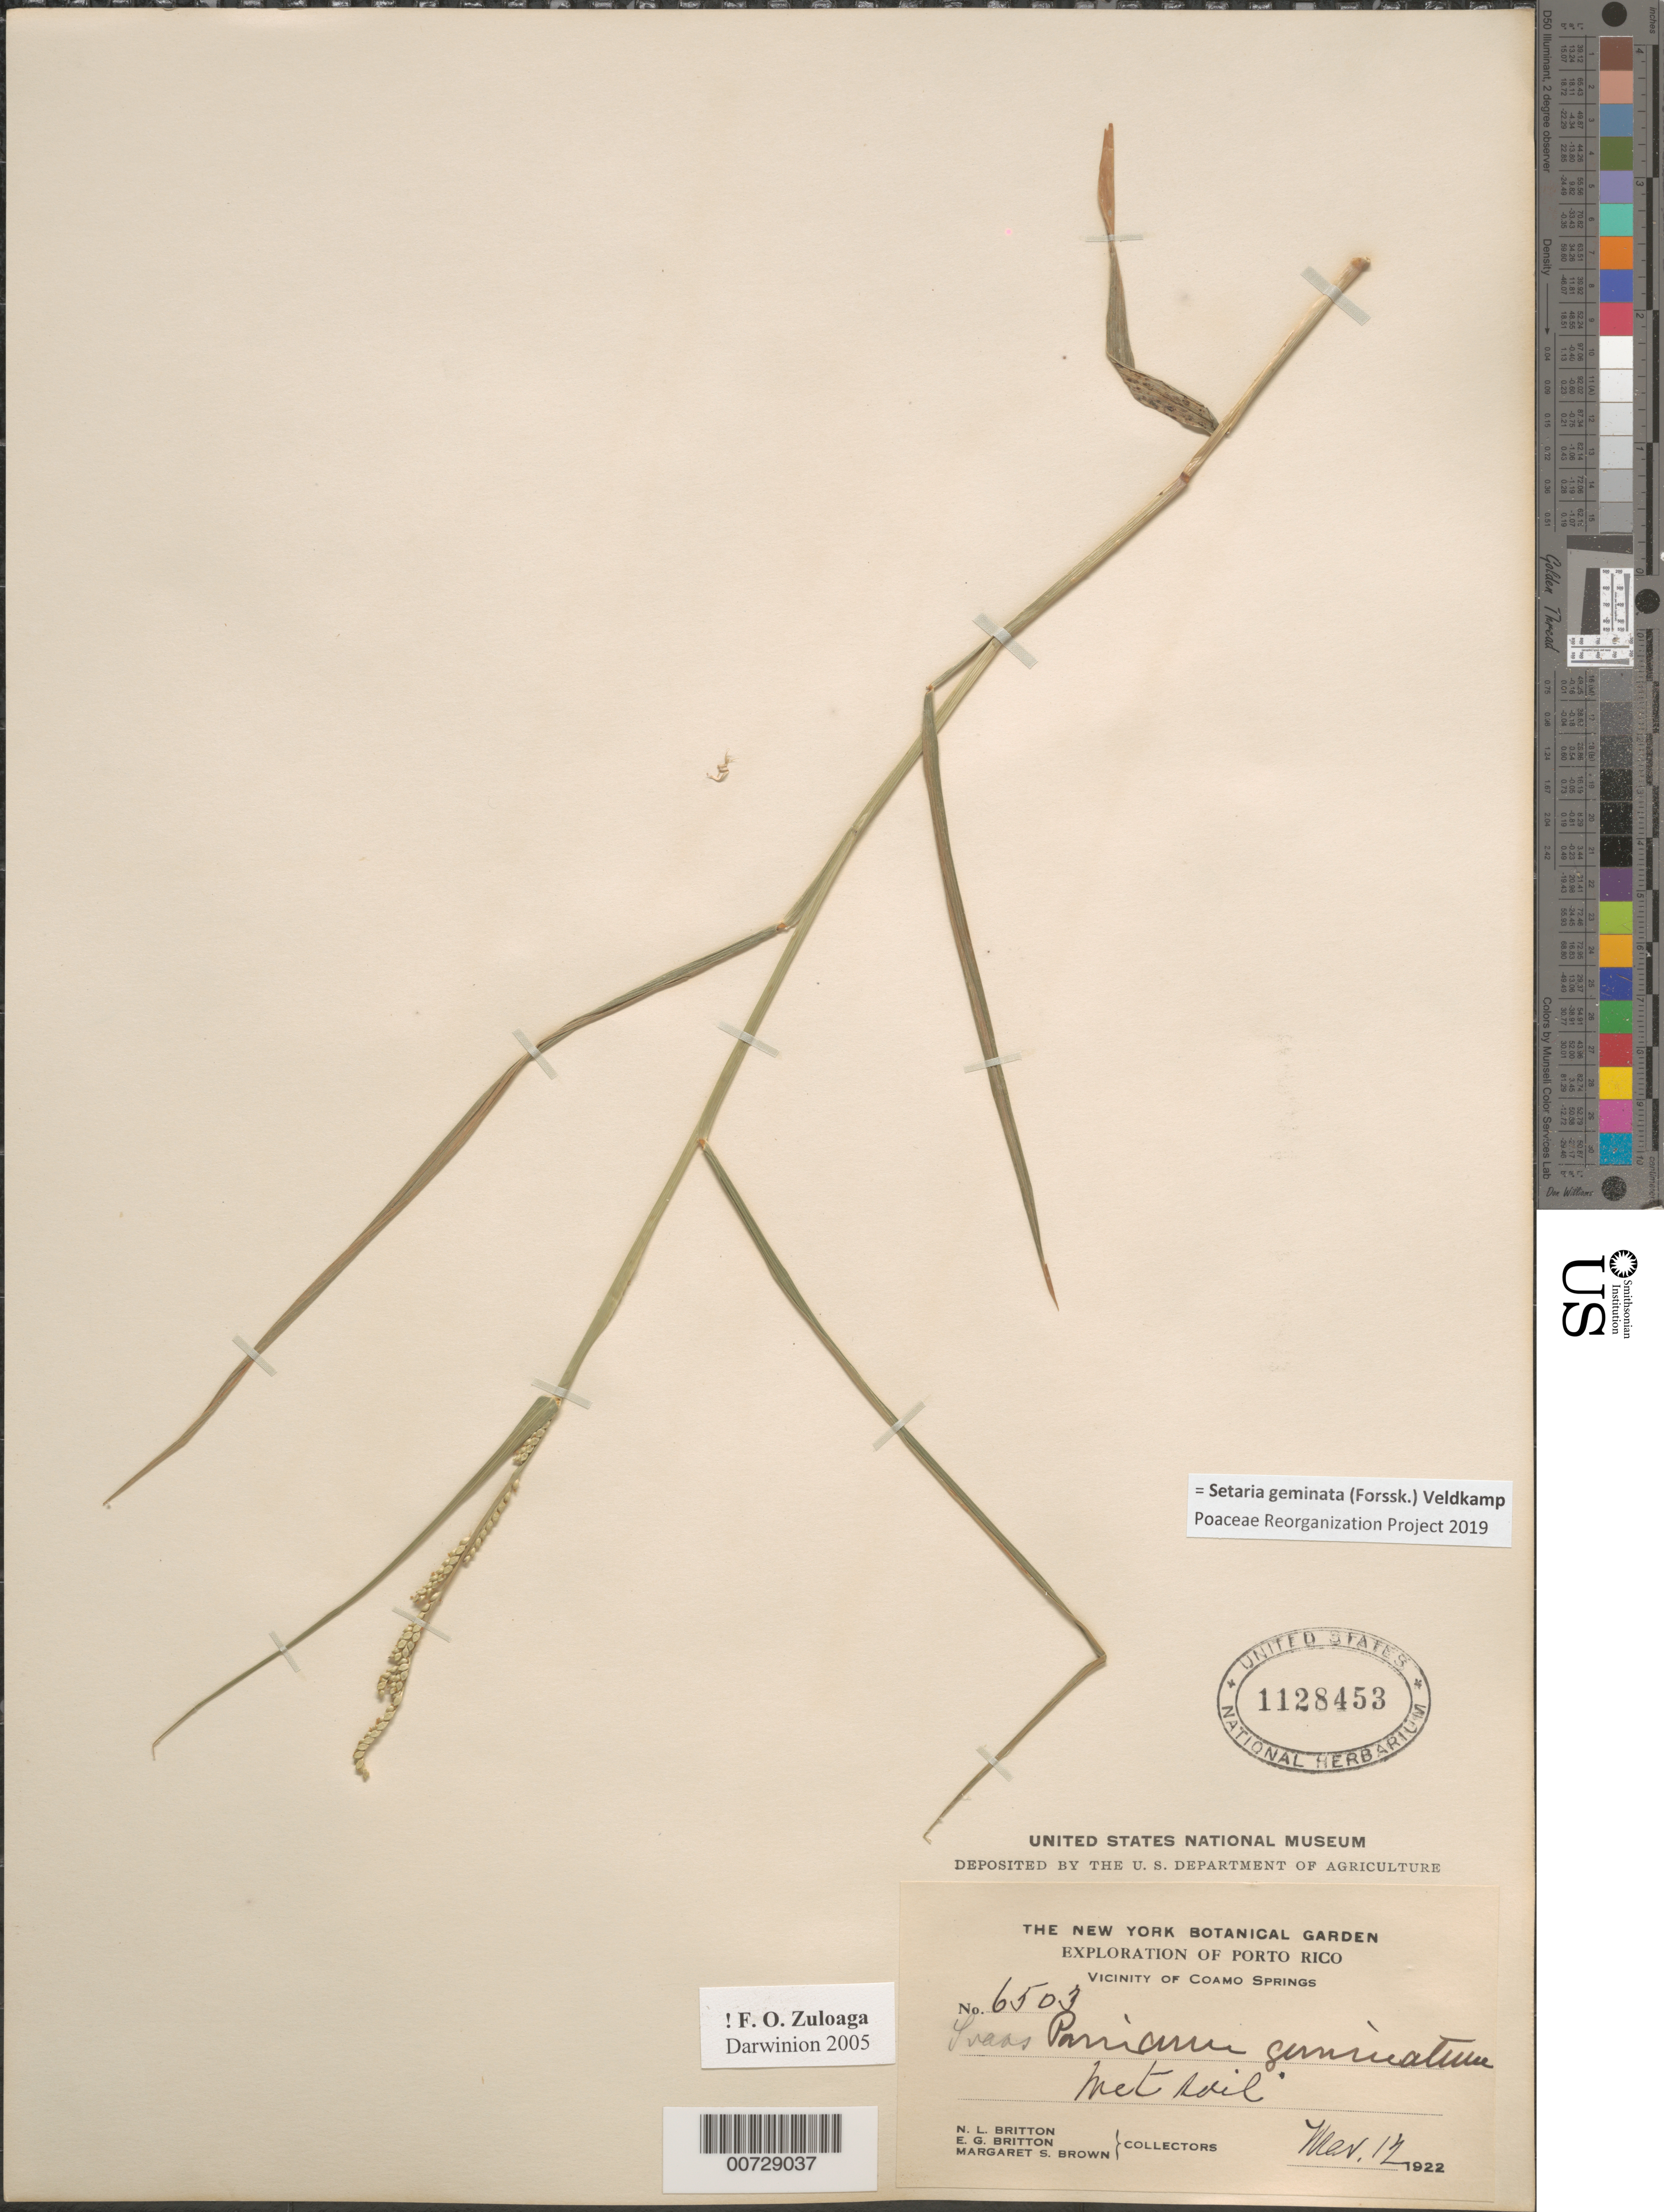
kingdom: Plantae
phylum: Tracheophyta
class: Liliopsida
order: Poales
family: Poaceae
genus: Paspalidium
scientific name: Paspalidium geminatum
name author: (Forssk.) Stapf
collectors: N. Britton, E. G. Britton & M. S. Brown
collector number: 6503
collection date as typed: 12 Mar 1922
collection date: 1922-03-12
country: Puerto Rico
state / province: Coamo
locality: Coamo Springs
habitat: Wet soil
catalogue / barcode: US 1128453